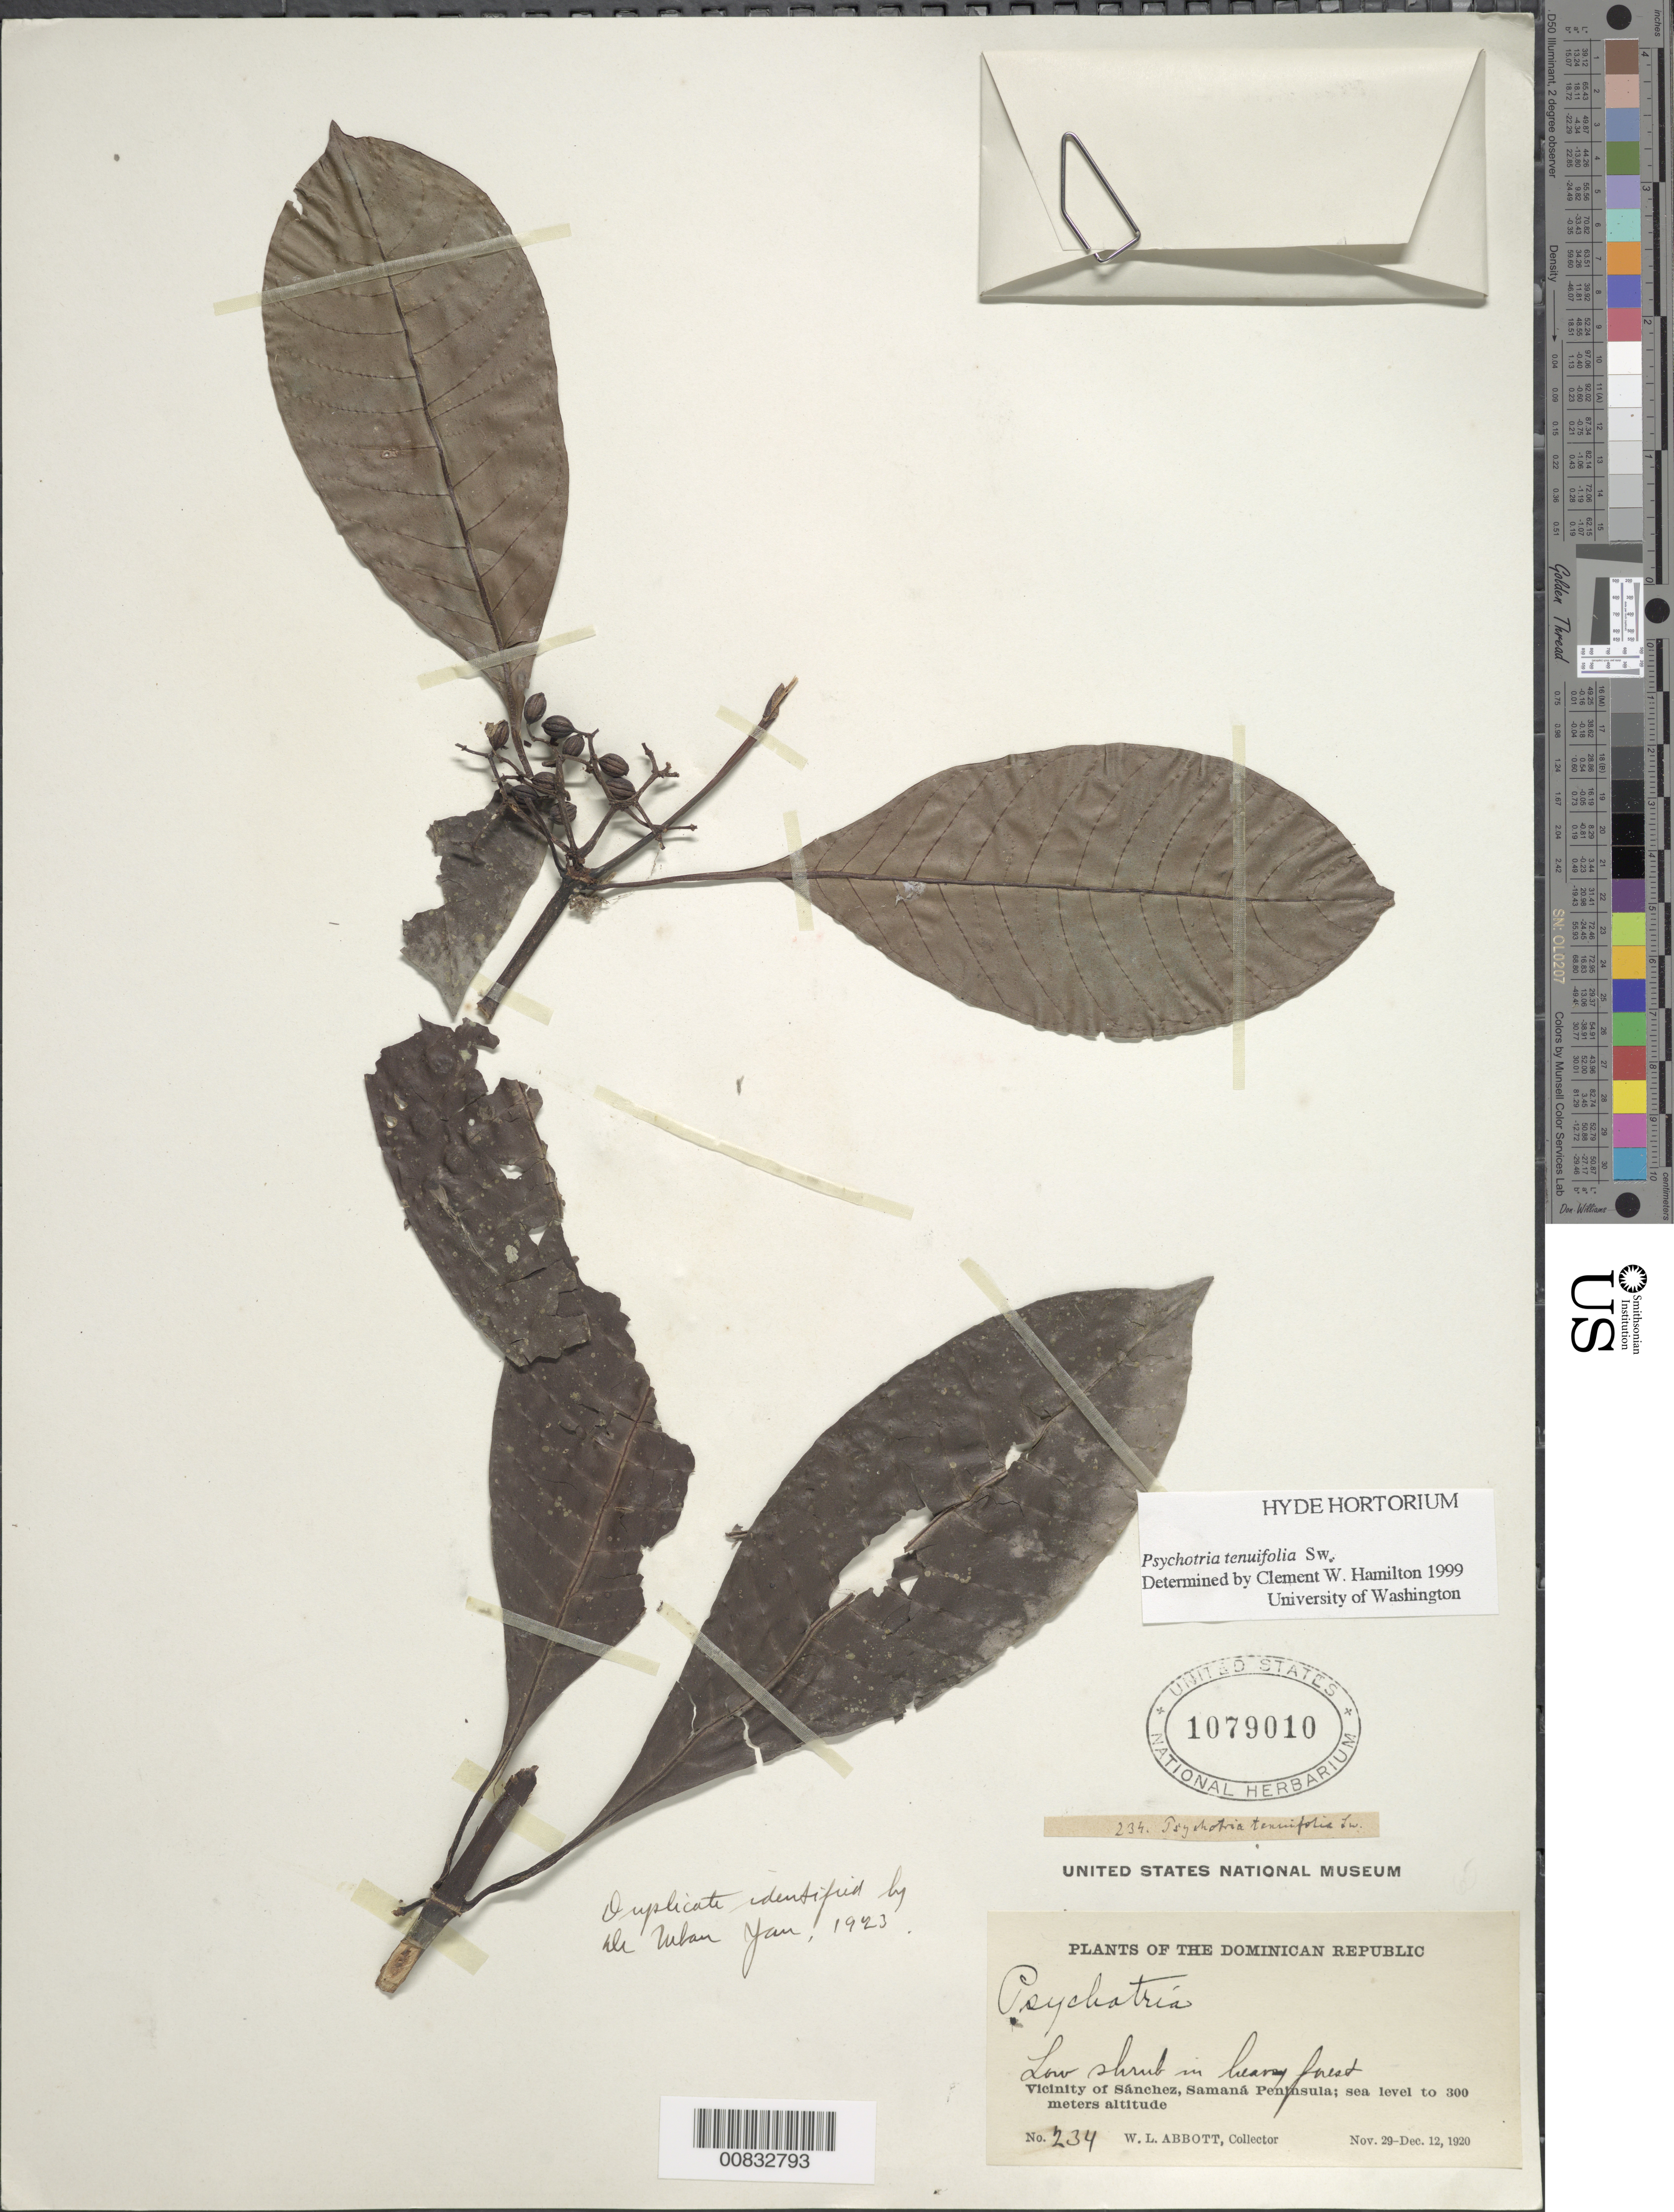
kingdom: Plantae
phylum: Tracheophyta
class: Magnoliopsida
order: Gentianales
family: Rubiaceae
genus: Psychotria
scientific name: Psychotria tenuifolia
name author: Sw.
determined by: Hamilton, C. W.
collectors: W. L. Abbott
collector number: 234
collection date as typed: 29 Nov 1920 to 12 Dec 1920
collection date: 1920-11-29/1920-12-12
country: Dominican Republic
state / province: Samana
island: Hispaniola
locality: Vicinity of Sánchez, Samaná Peninsula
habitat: Heavy forest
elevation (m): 0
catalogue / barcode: US 1079010